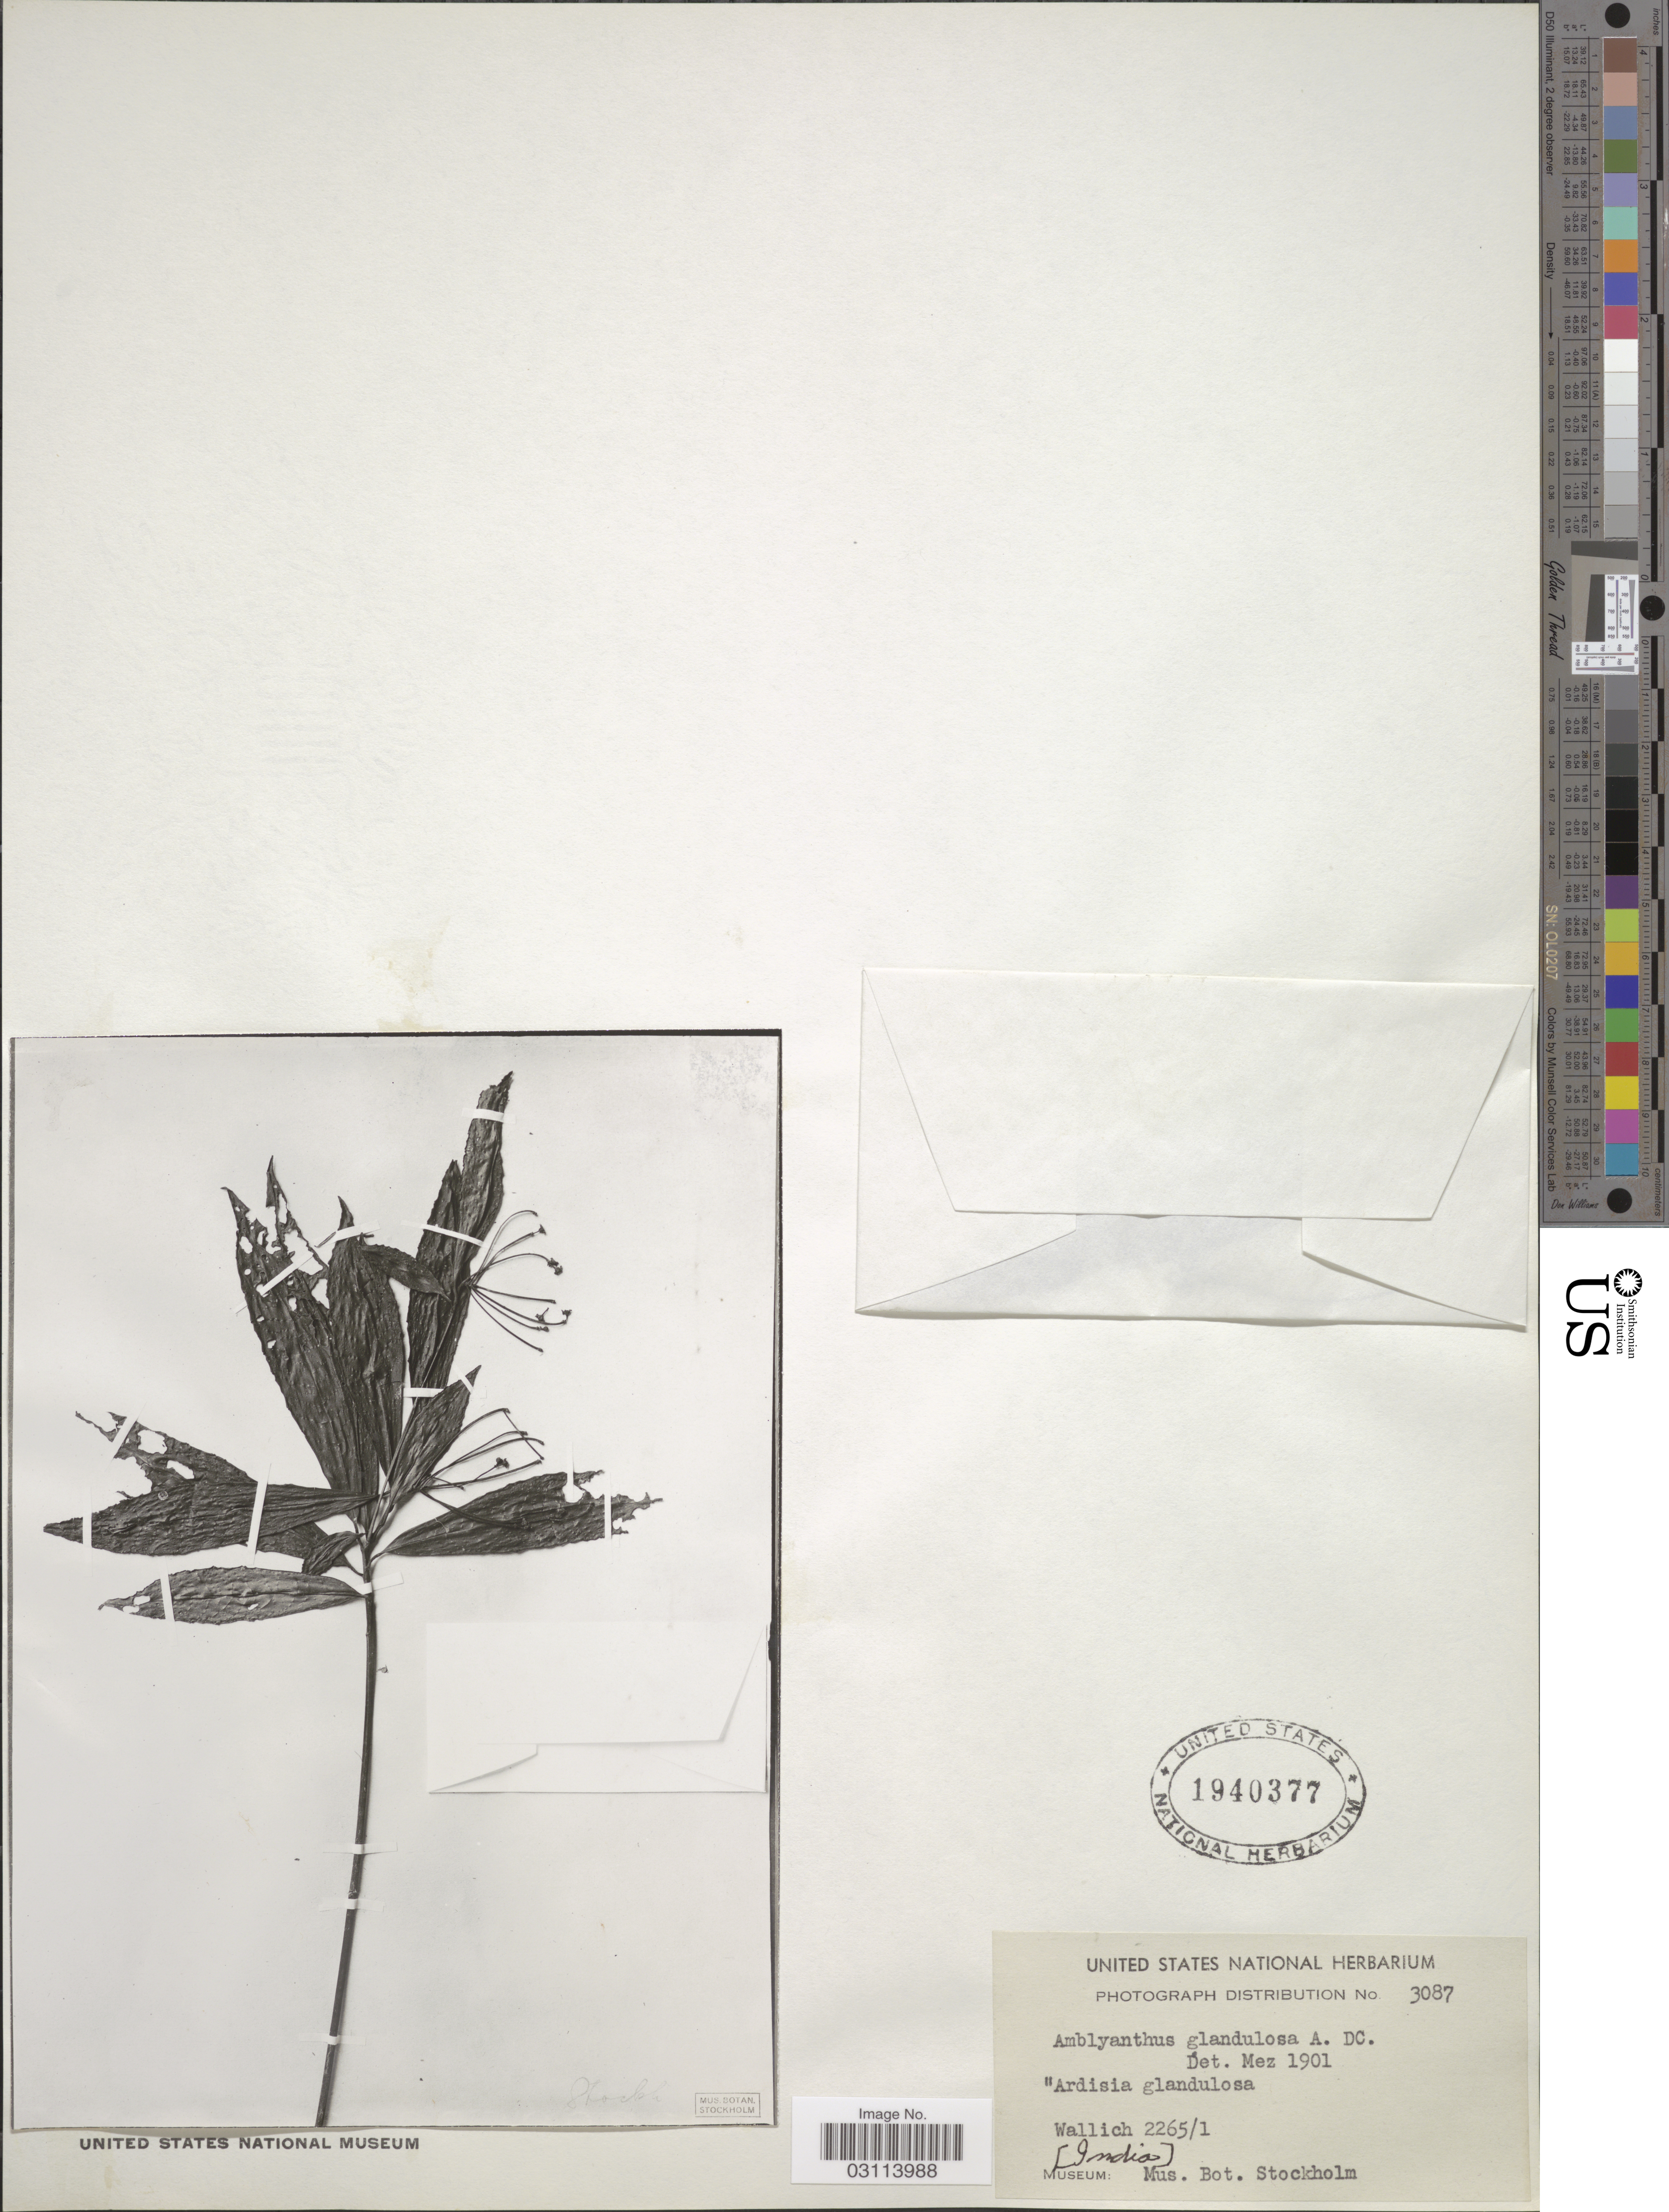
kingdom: Plantae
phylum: Tracheophyta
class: Magnoliopsida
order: Ericales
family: Primulaceae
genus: Amblyanthus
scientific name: Amblyanthus glandulosus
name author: (Roxb.) A. DC.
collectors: -- Wallich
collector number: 2265/1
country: India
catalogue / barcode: US 1940377